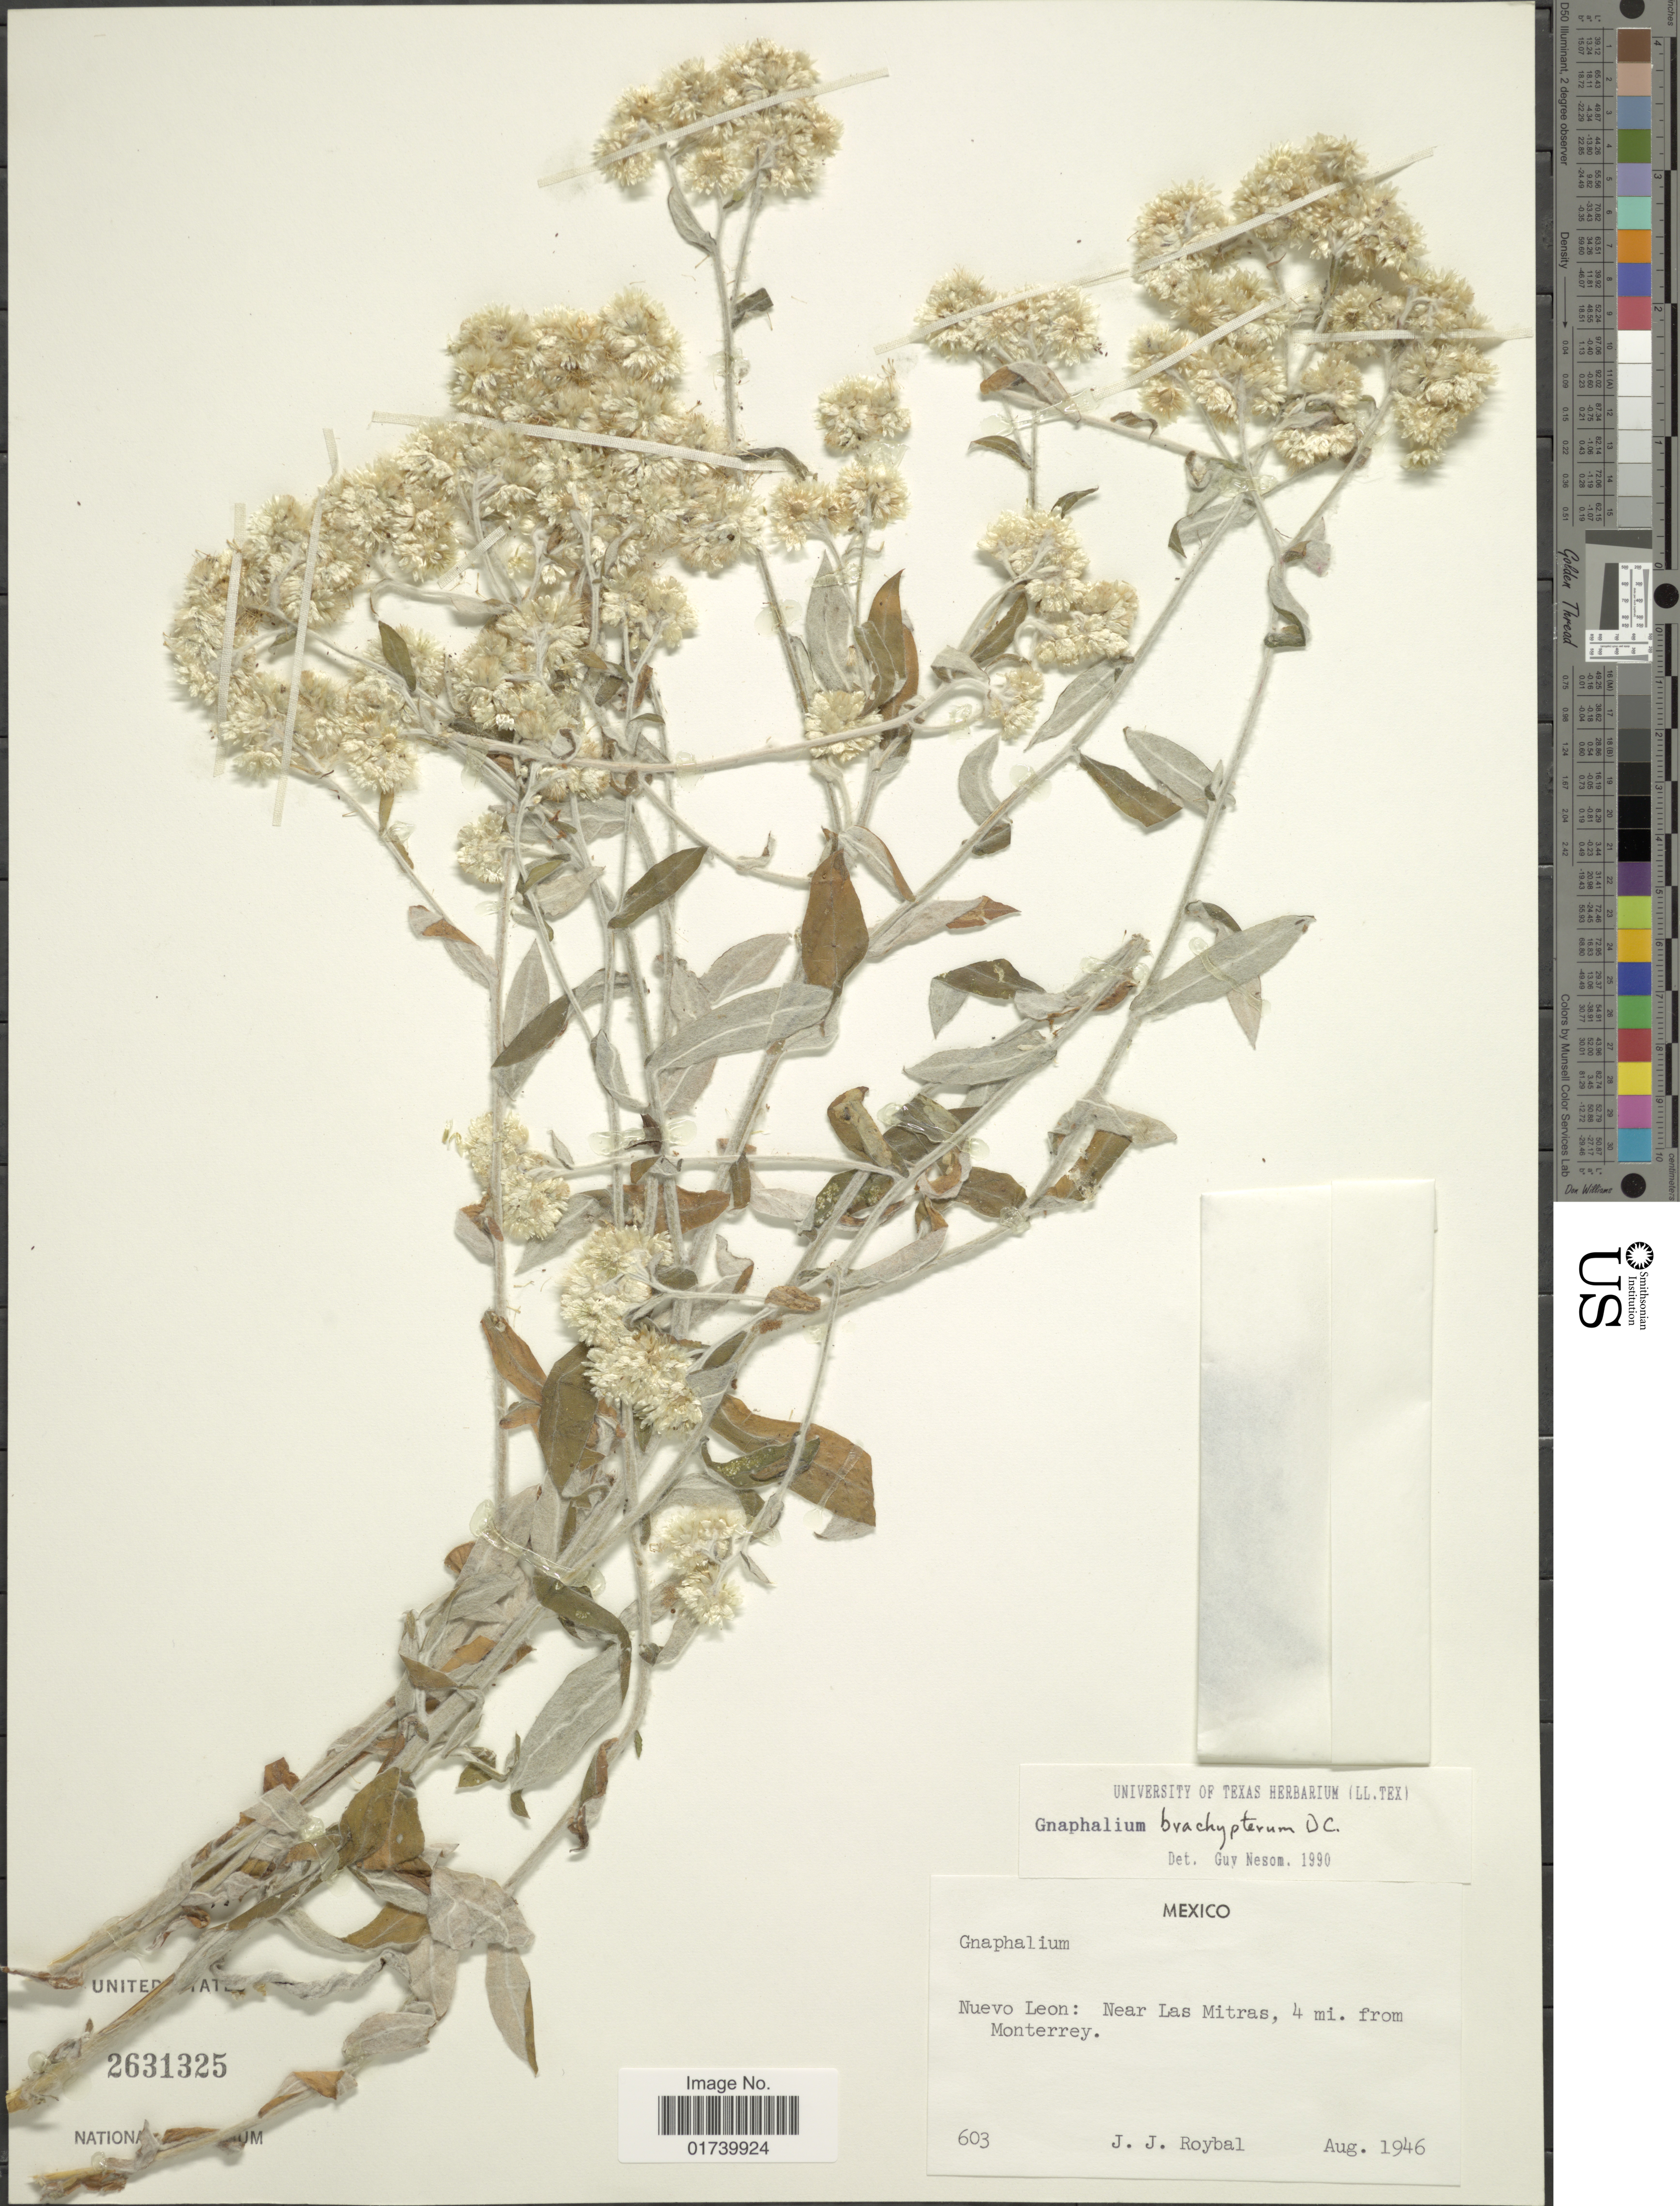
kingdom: Plantae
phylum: Tracheophyta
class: Magnoliopsida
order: Asterales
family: Asteraceae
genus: Pseudognaphalium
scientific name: Pseudognaphalium brachypterum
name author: (DC.) Anderb.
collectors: J. J. Roybal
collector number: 603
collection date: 1946-08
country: Mexico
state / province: Nuevo León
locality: Near Las Mitras, 4 mi from Monterrey.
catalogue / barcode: US 2631325